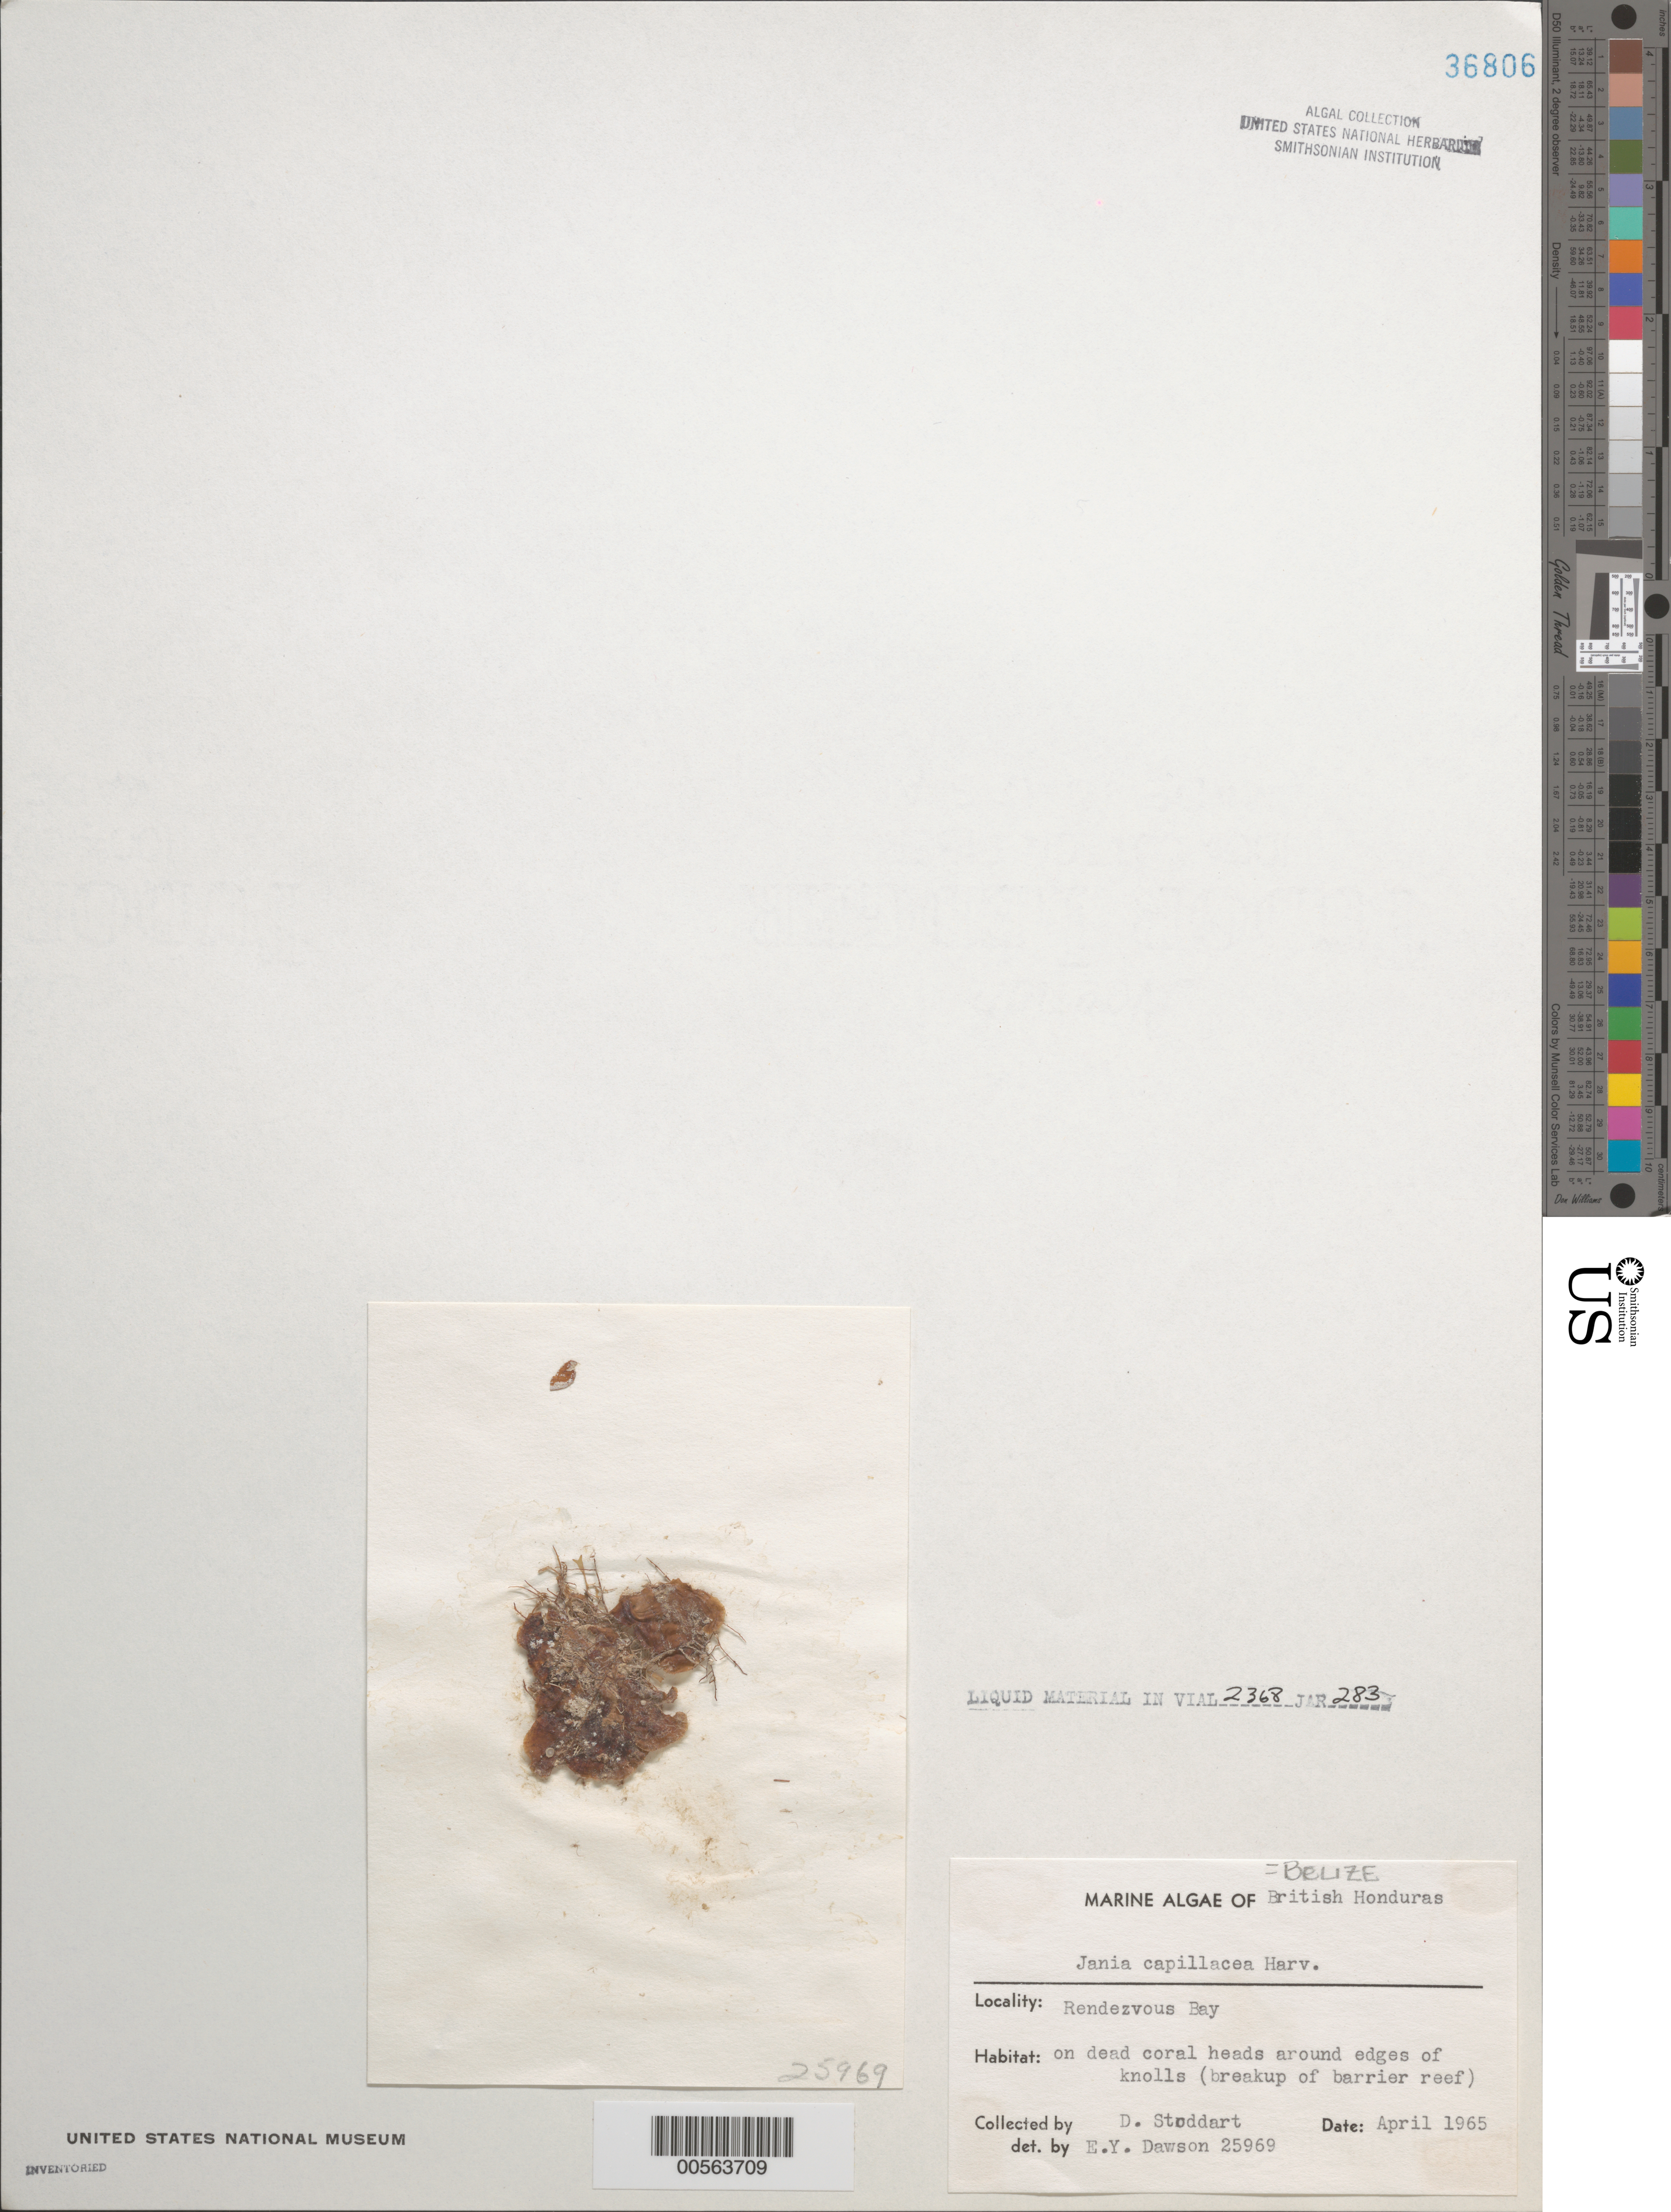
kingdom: Plantae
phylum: Rhodophyta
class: Florideophyceae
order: Corallinales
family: Corallinaceae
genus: Jania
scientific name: Jania capillacea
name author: Harv.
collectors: D. Stoddart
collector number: EYD 25969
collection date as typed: Apr 1965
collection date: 1965-04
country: Belize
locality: Rendezvous Bay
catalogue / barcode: US 36806